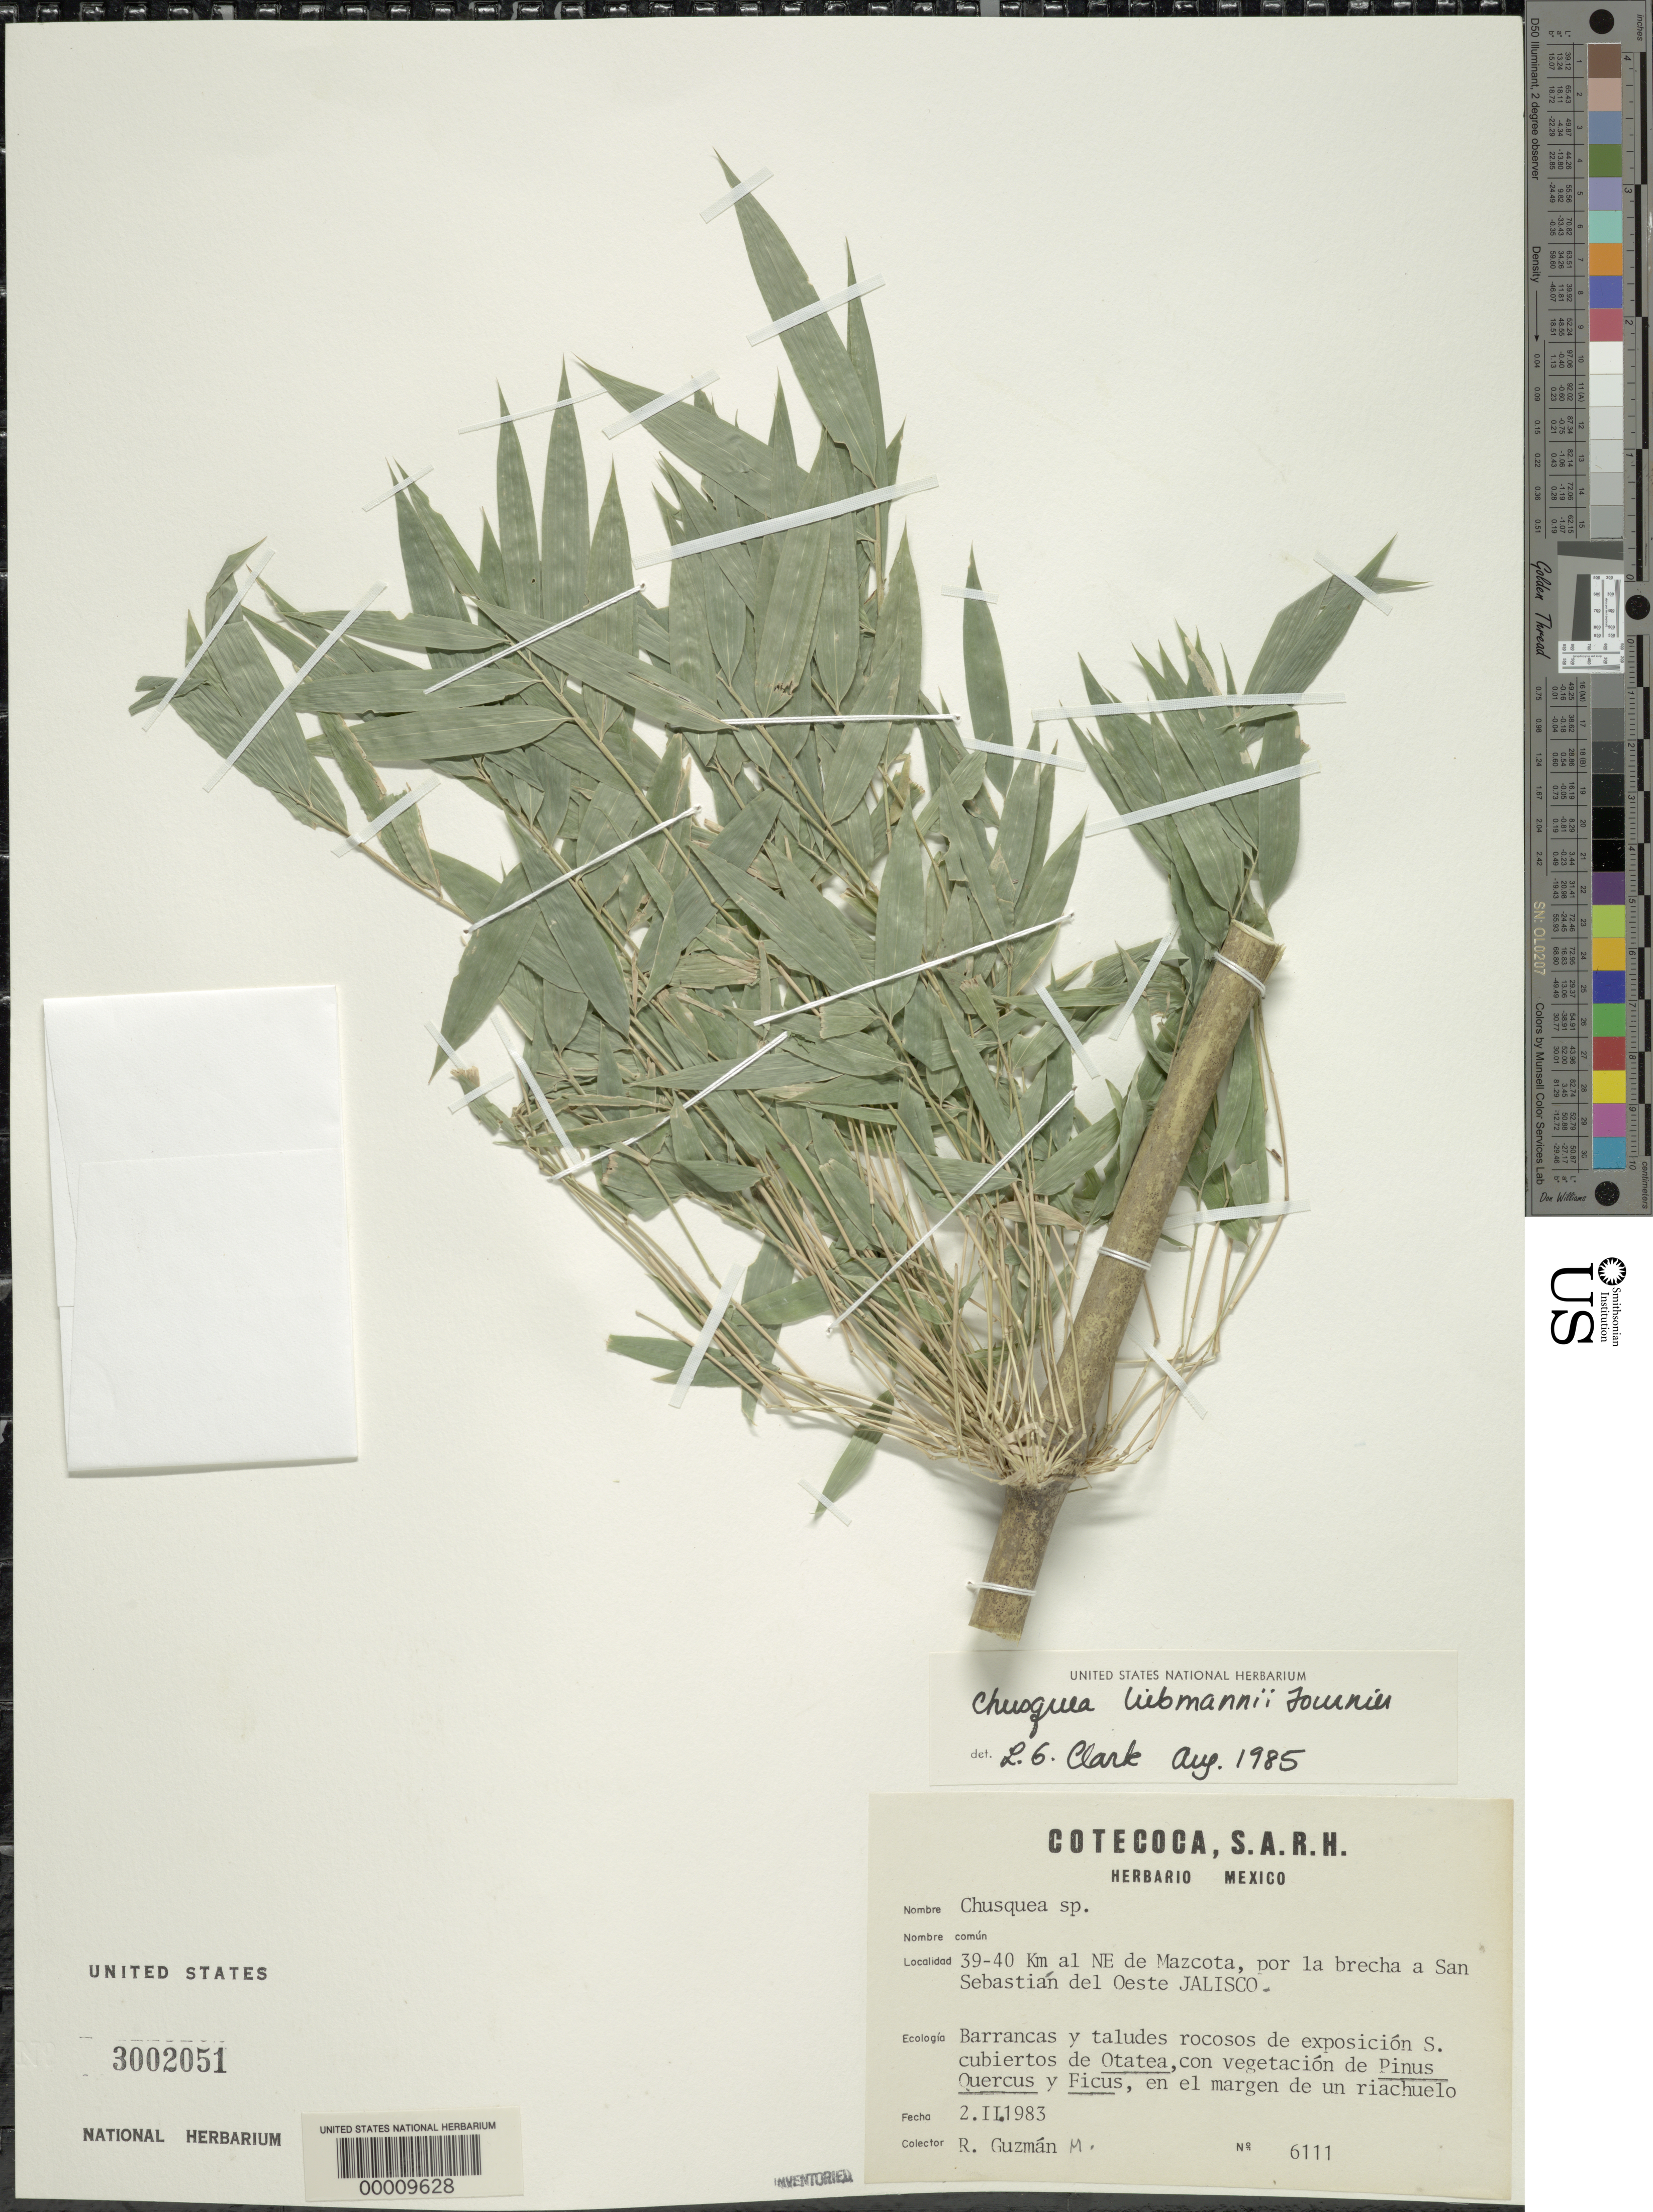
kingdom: Plantae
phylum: Tracheophyta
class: Liliopsida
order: Poales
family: Poaceae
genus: Chusquea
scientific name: Chusquea liebmannii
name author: E. Fourn.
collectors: R. Guzman-M.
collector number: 6111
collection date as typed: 02 Feb 1983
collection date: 1983-02-02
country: Mexico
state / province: Jalisco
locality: Mazcota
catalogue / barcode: US 3002051